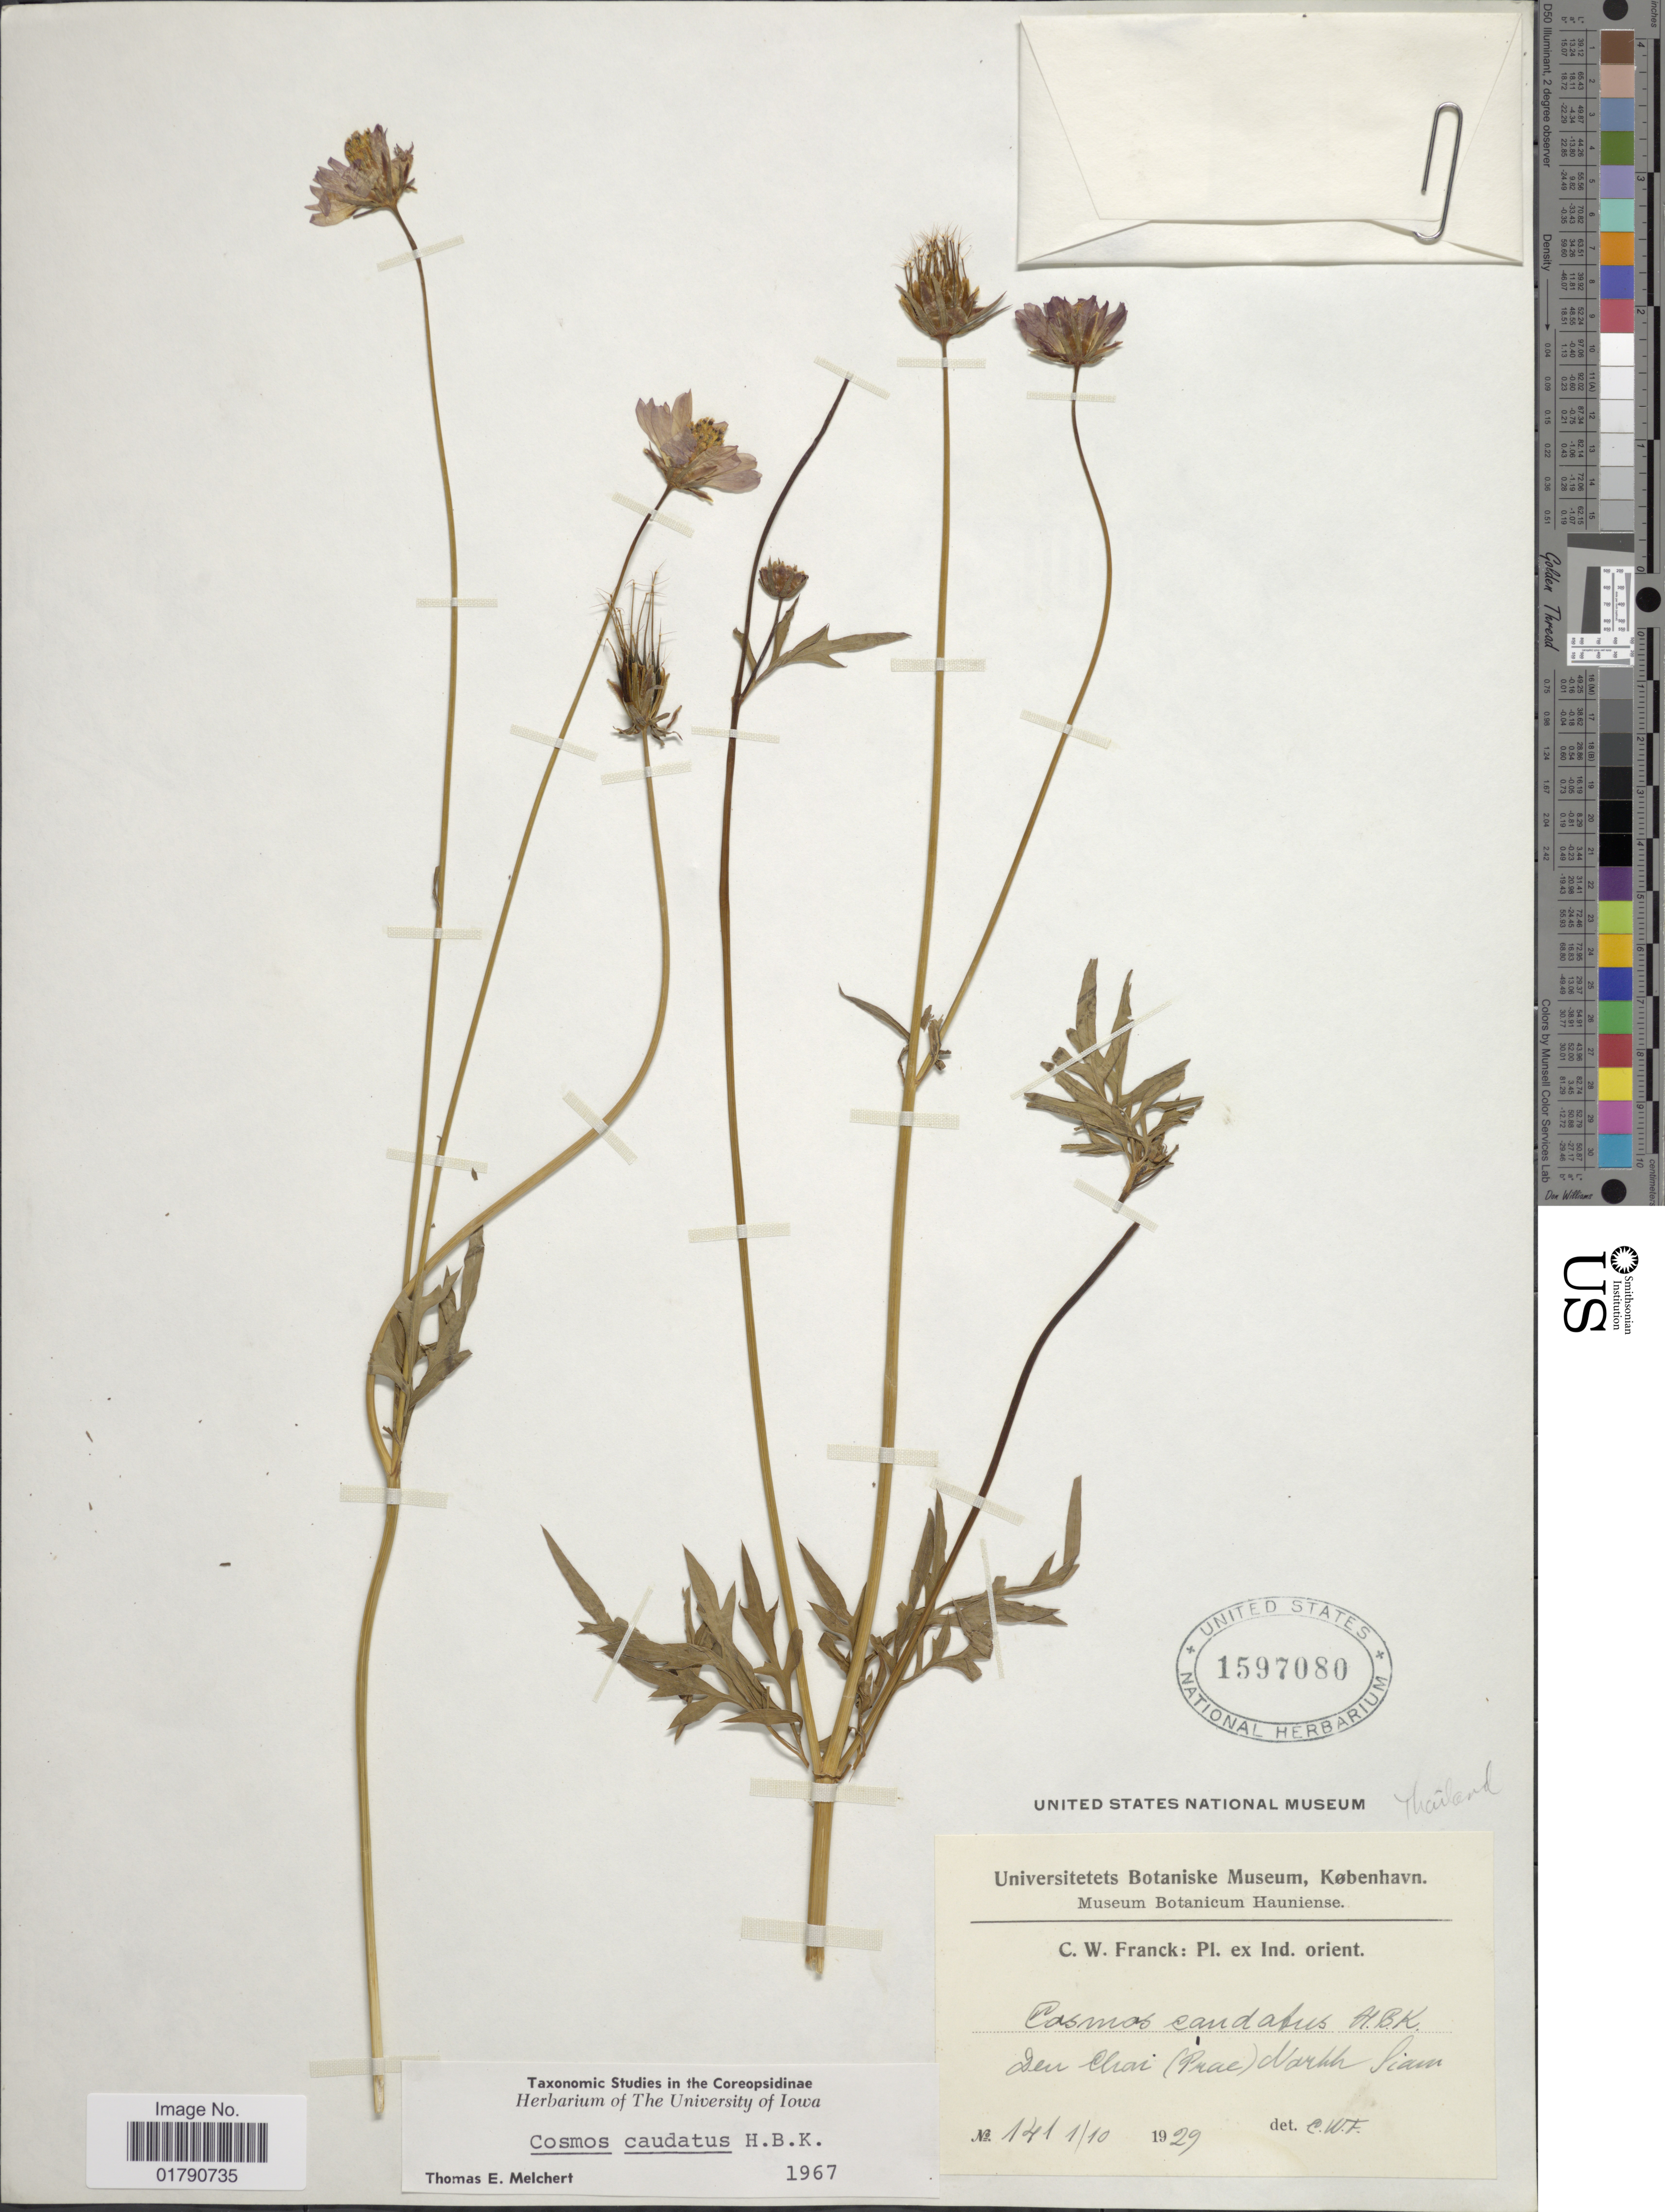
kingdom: Plantae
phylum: Tracheophyta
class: Magnoliopsida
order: Asterales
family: Asteraceae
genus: Cosmos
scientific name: Cosmos caudatus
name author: Kunth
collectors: C. Franck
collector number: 141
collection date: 1929-10-01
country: Thailand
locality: Den Chai (Prae) North Siam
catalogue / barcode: US 1597080